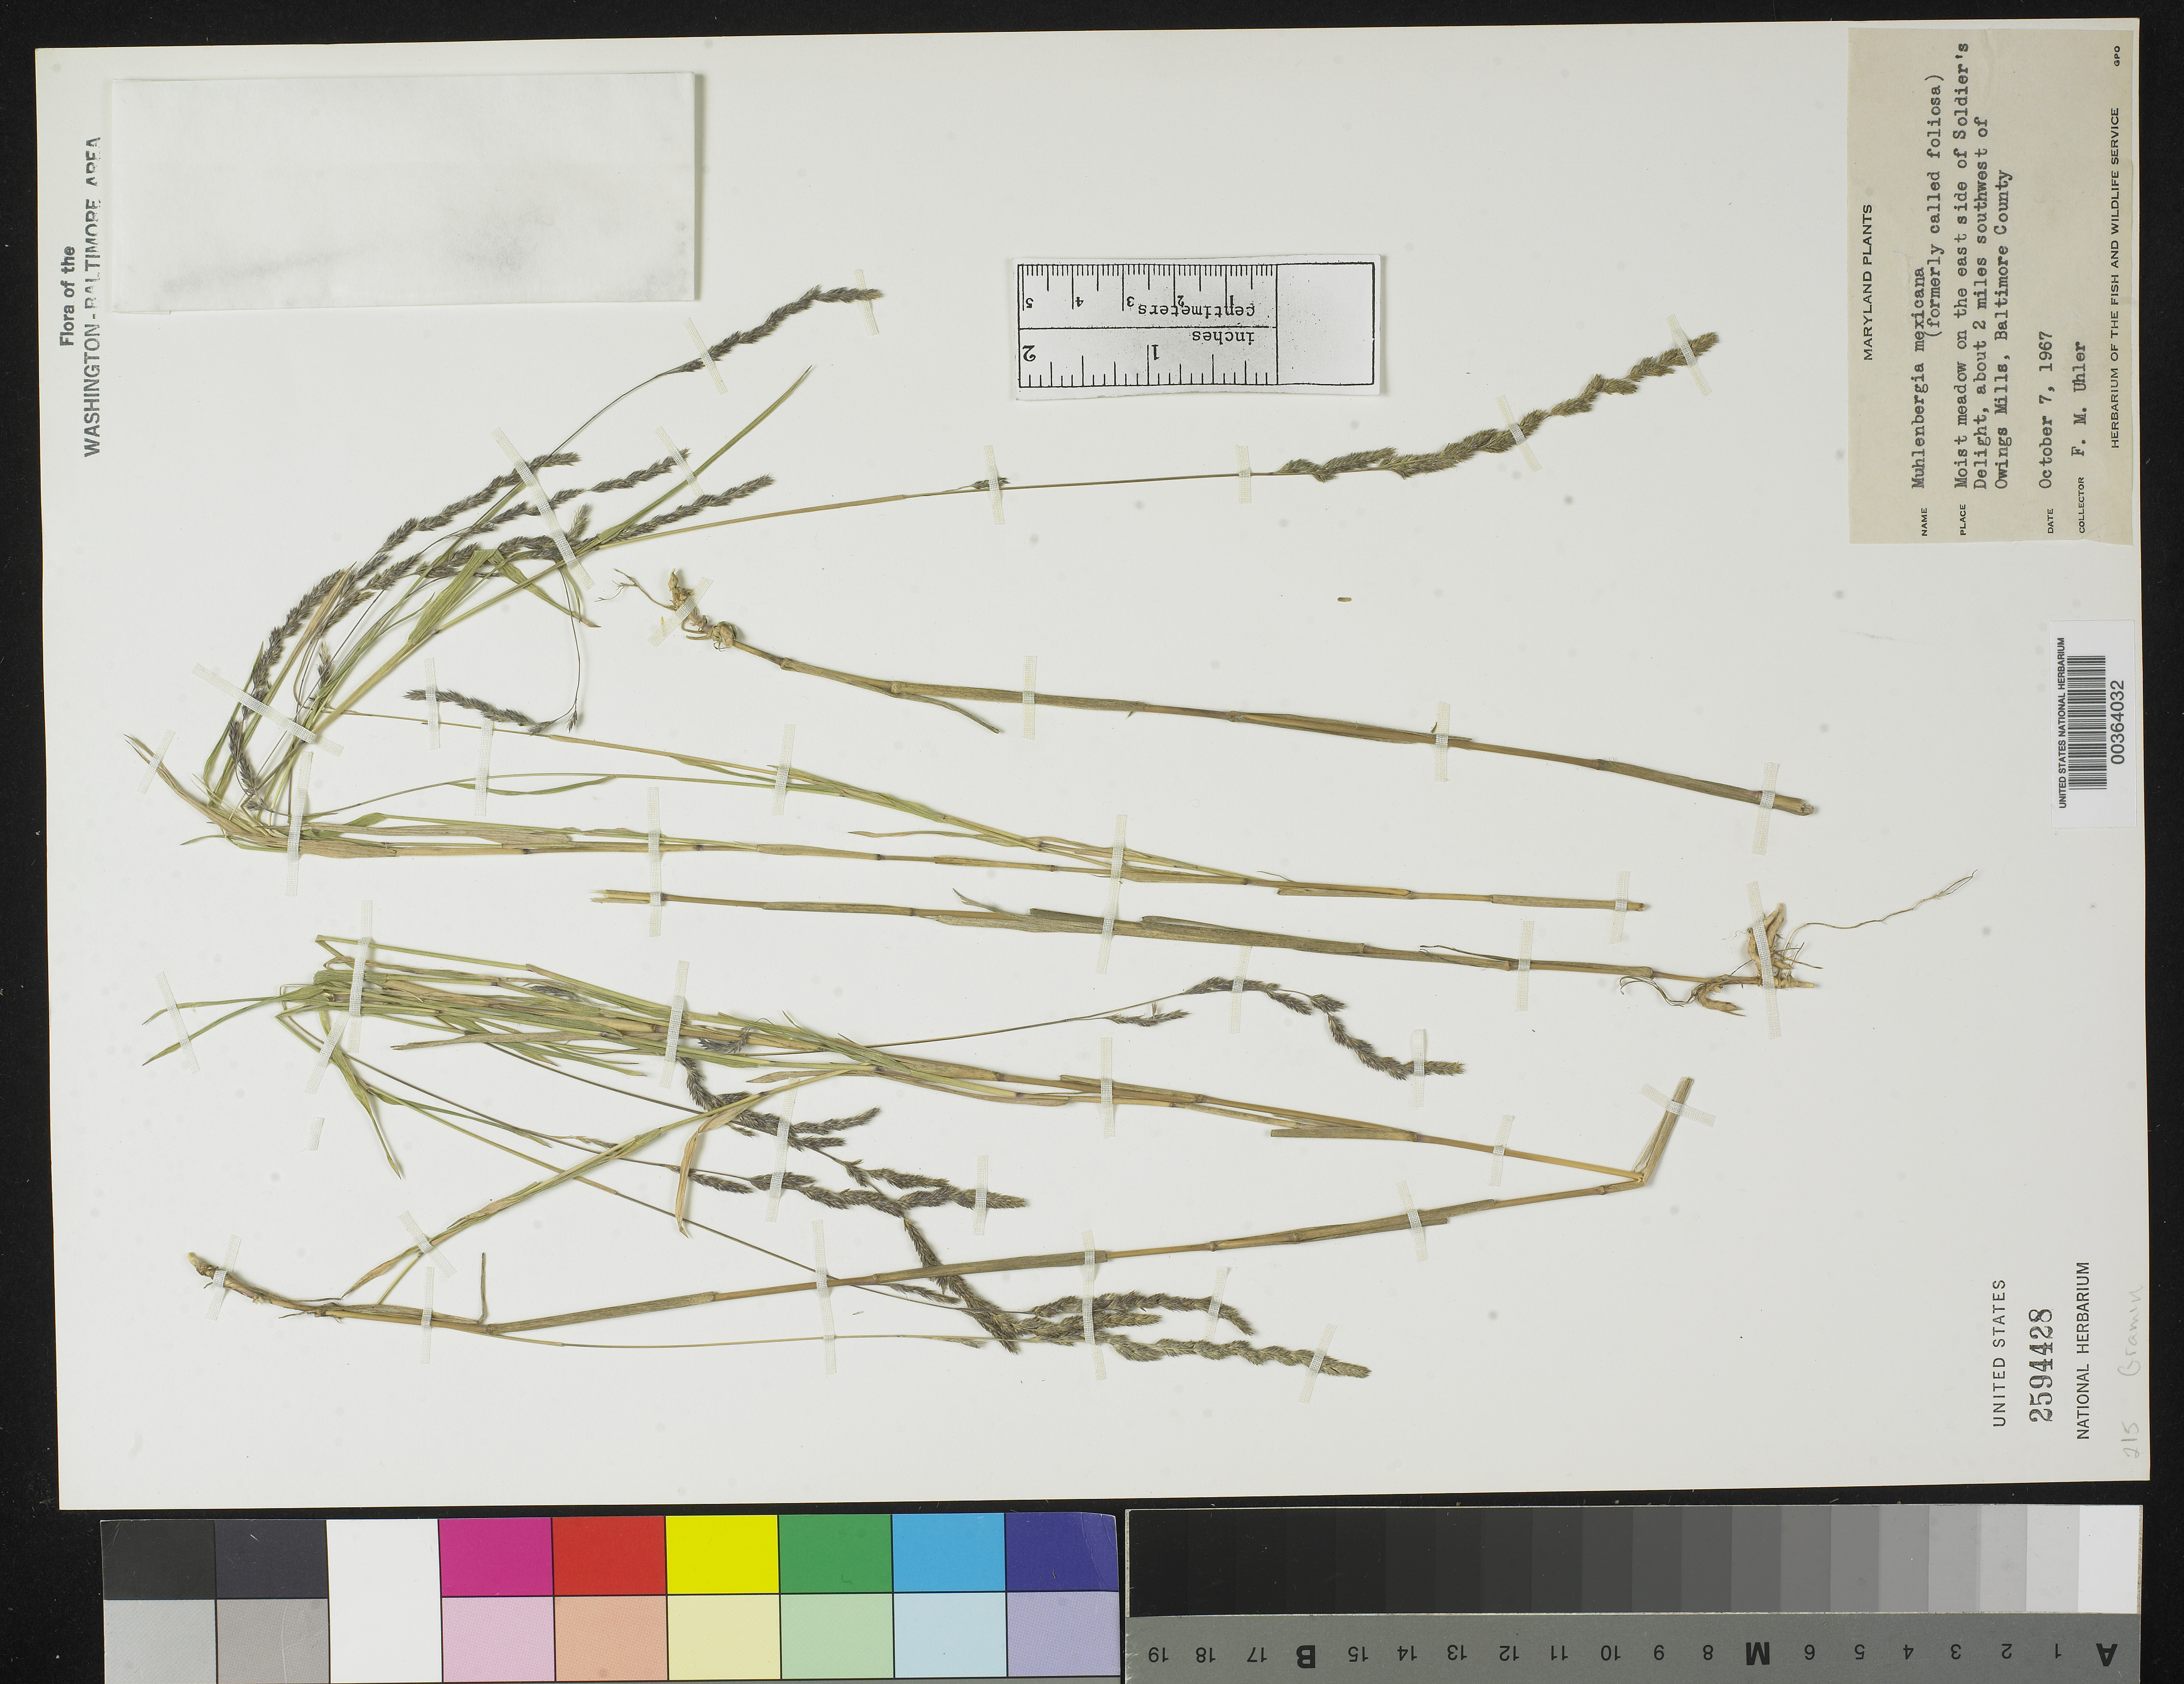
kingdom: Plantae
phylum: Tracheophyta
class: Liliopsida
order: Poales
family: Poaceae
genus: Muhlenbergia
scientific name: Muhlenbergia frondosa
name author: (Poir.) Fernald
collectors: F. M. Uhler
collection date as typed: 07 Oct 1967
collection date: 1967-10-07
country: United States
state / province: Maryland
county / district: Baltimore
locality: Owings Mills, E of Soldier's Delight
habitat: Moist meadow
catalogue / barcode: US 2594428